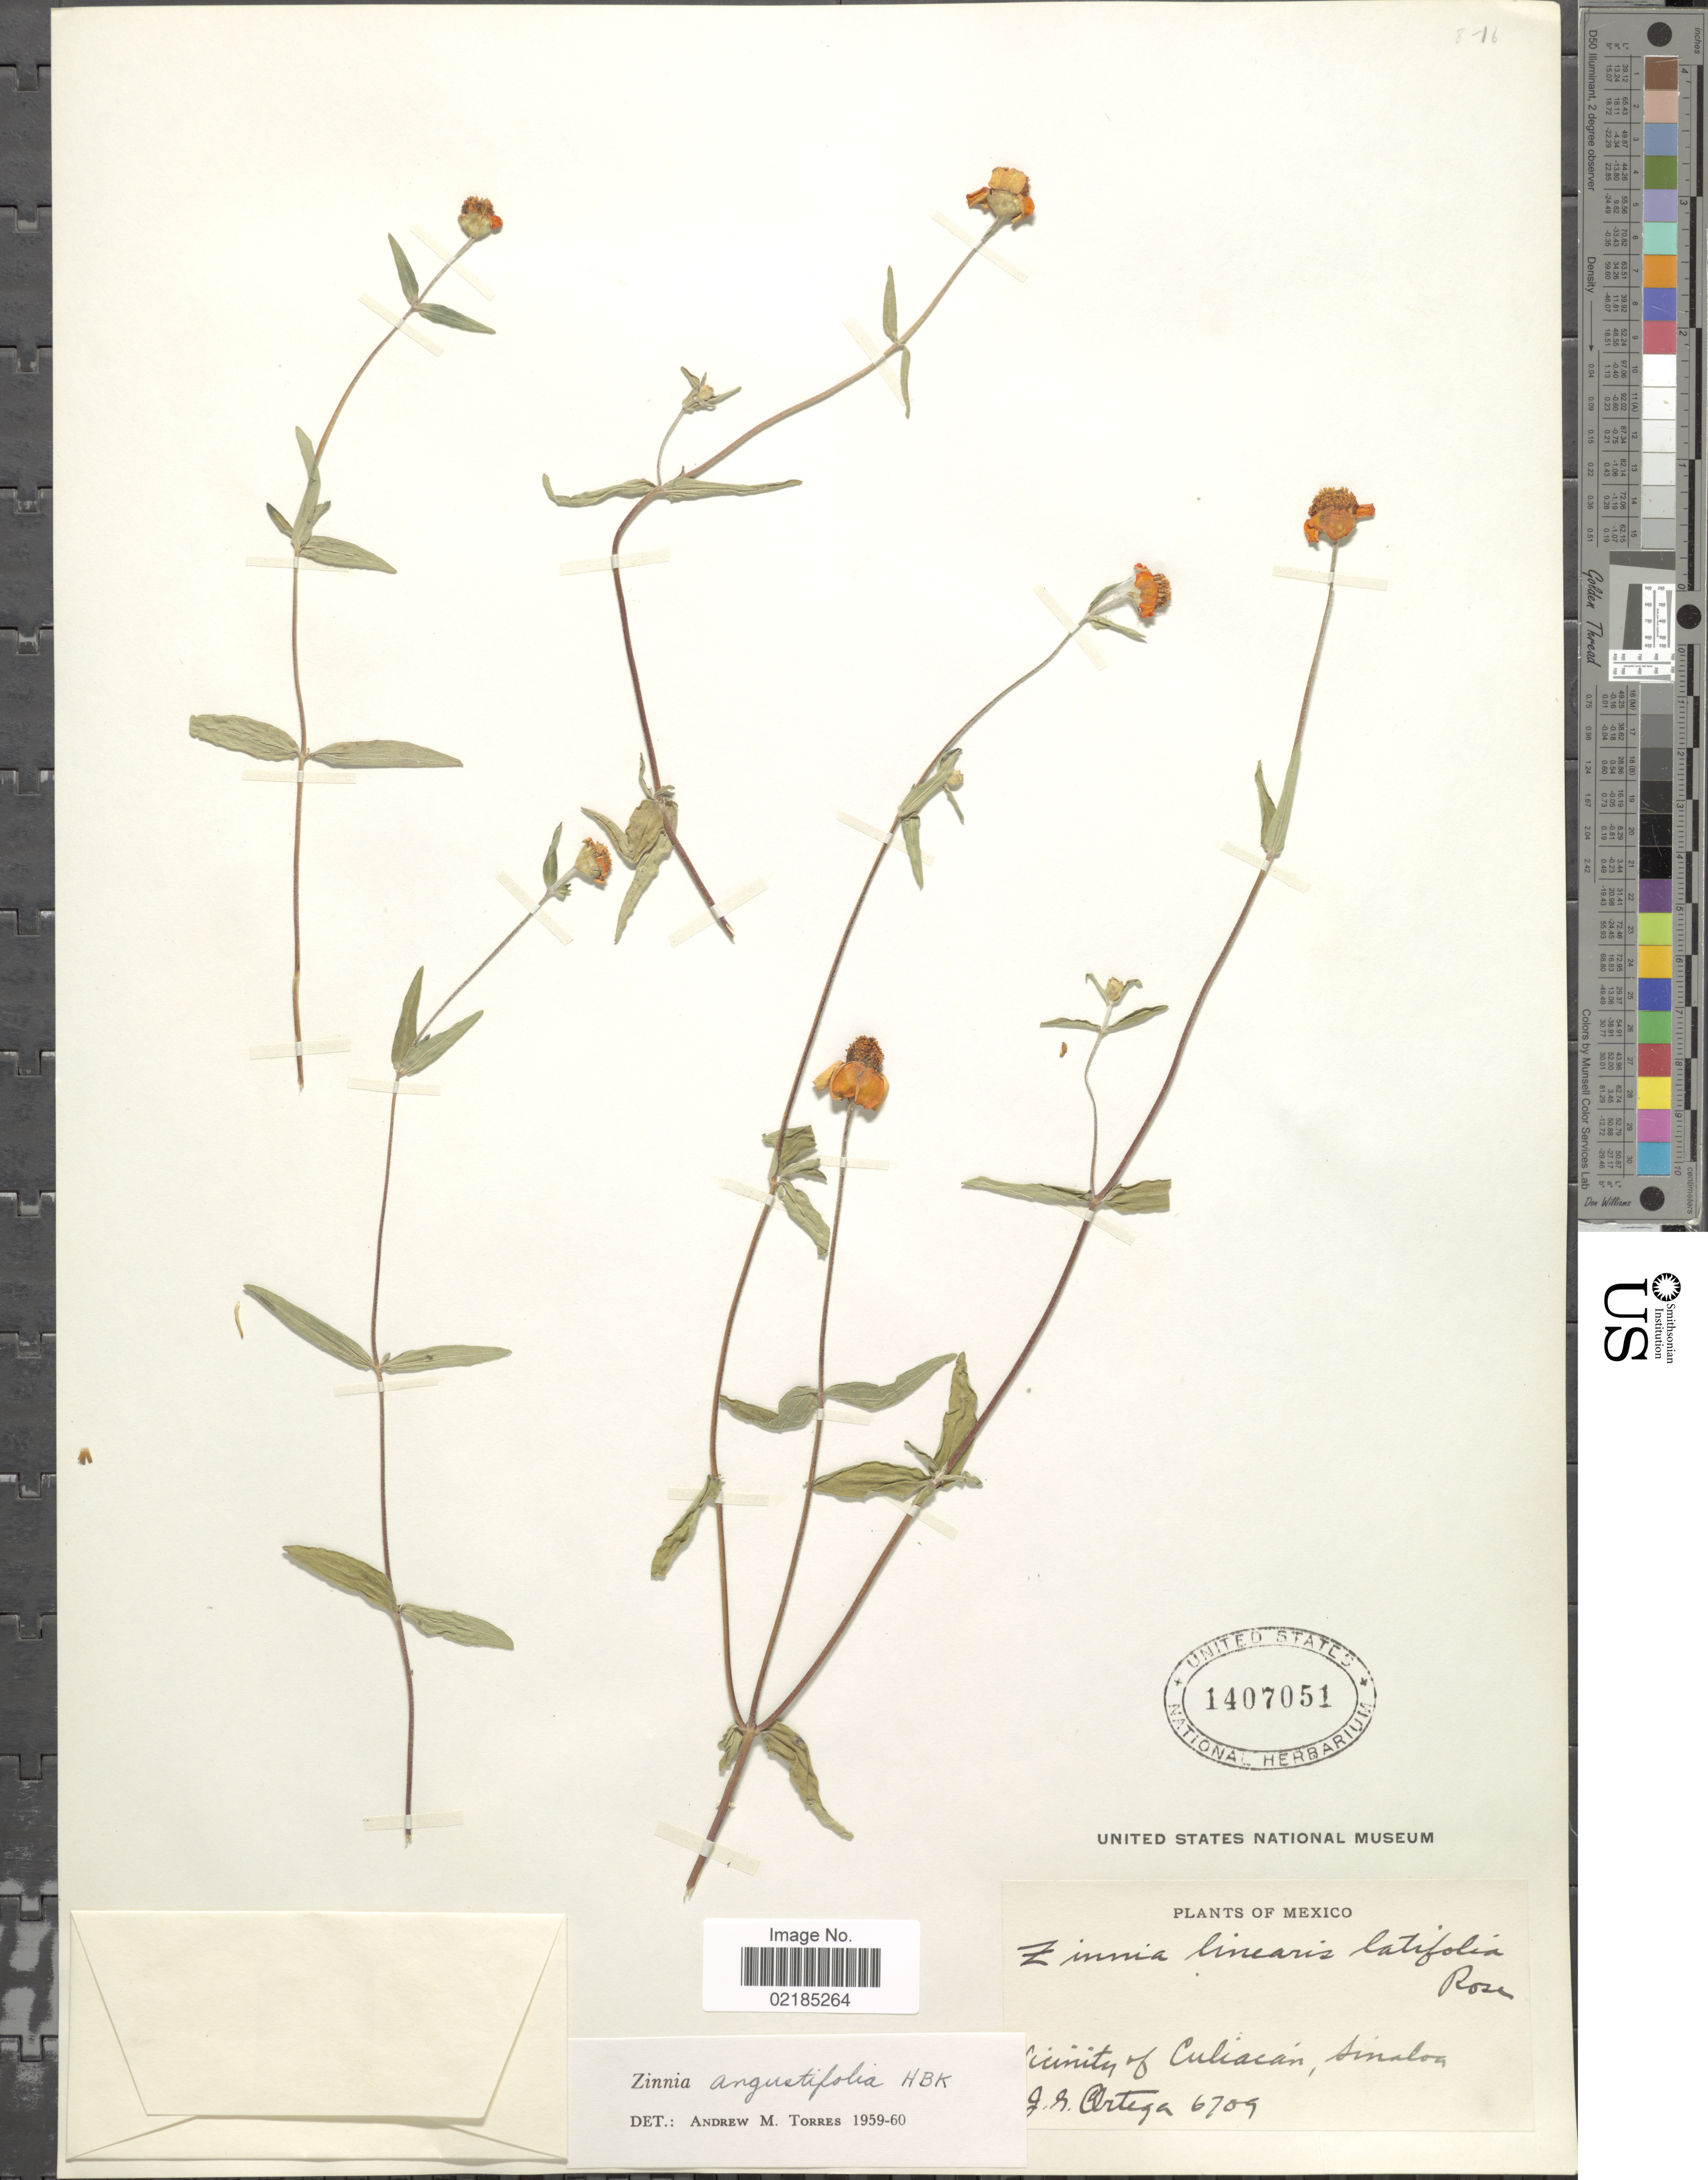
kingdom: Plantae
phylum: Tracheophyta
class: Magnoliopsida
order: Asterales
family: Asteraceae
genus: Zinnia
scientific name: Zinnia angustifolia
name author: Kunth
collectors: J. Ortega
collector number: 6709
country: Mexico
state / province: Sinaloa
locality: Vicinity of Culiacan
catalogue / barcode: US 1407051